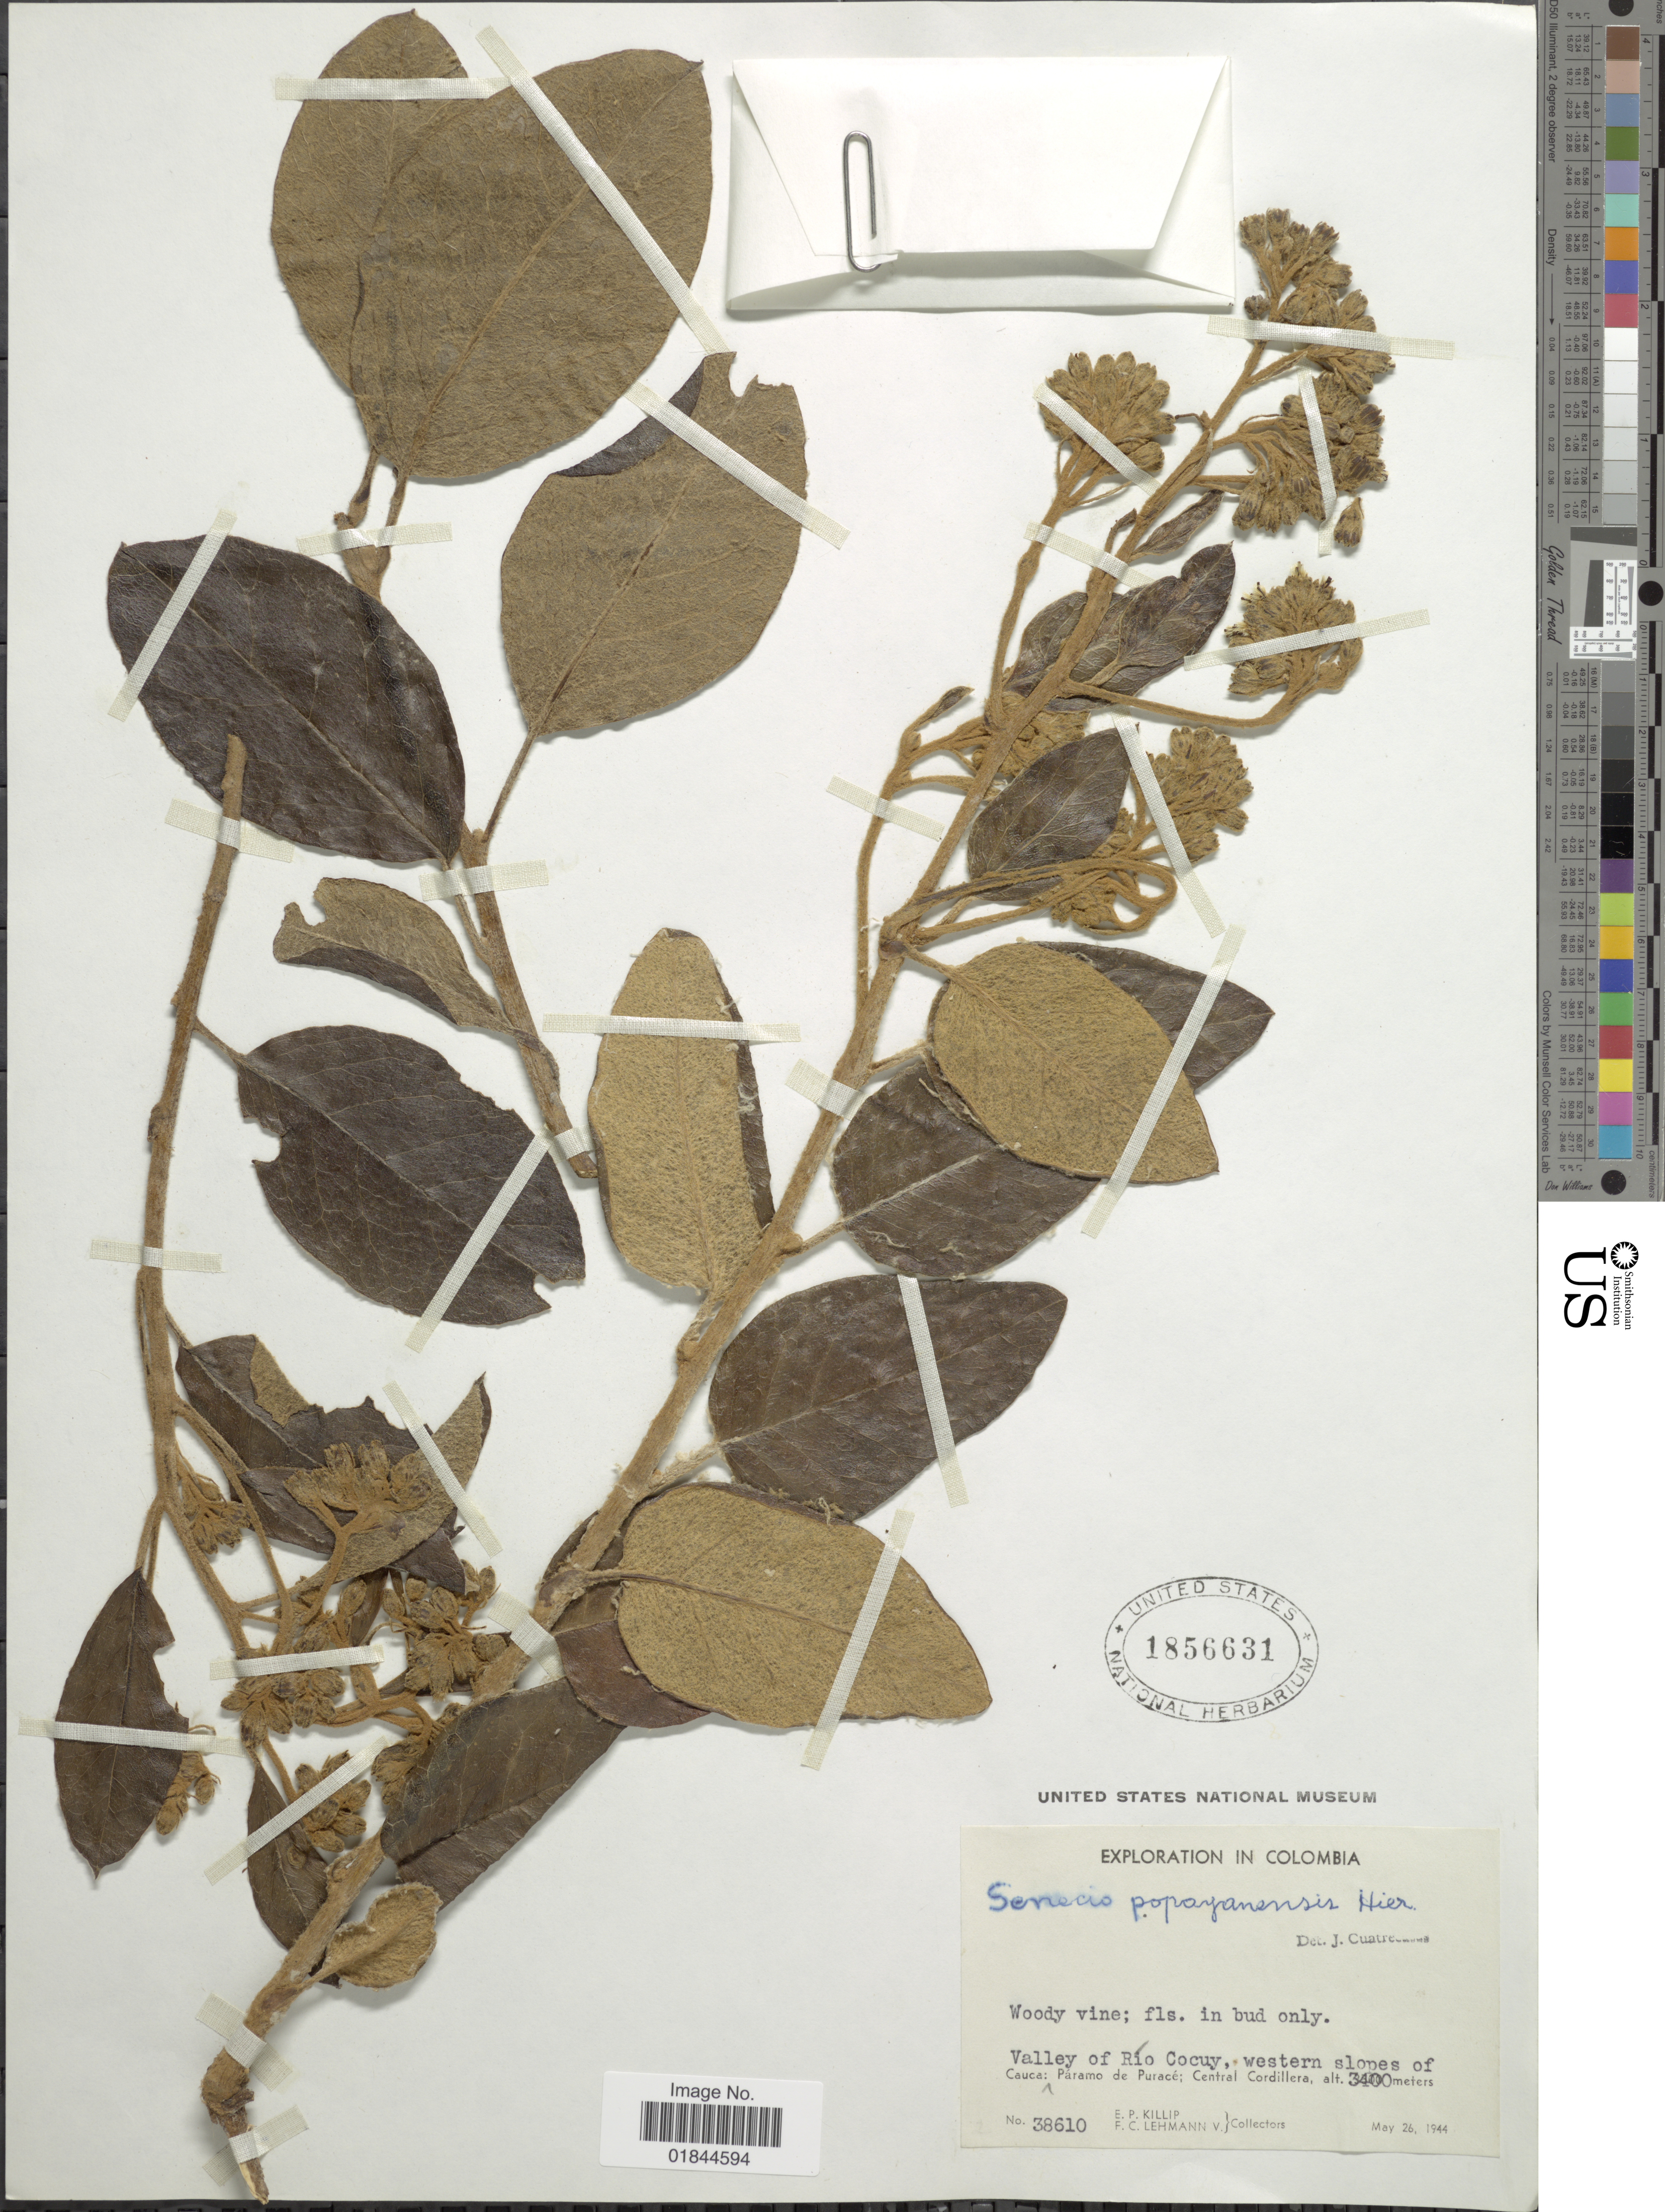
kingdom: Plantae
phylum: Tracheophyta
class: Magnoliopsida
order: Asterales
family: Asteraceae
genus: Pentacalia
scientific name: Pentacalia popayanensis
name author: (Hieron.) Cuatrec.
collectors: E. P. Killip & F. C. Lehmann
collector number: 38610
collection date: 1944-05-26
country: Colombia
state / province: Cauca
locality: Valley of Rio Cocuy, western slopes of Cauca: Paramo de Purace, Central Cordillera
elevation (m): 3400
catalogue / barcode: US 1856631